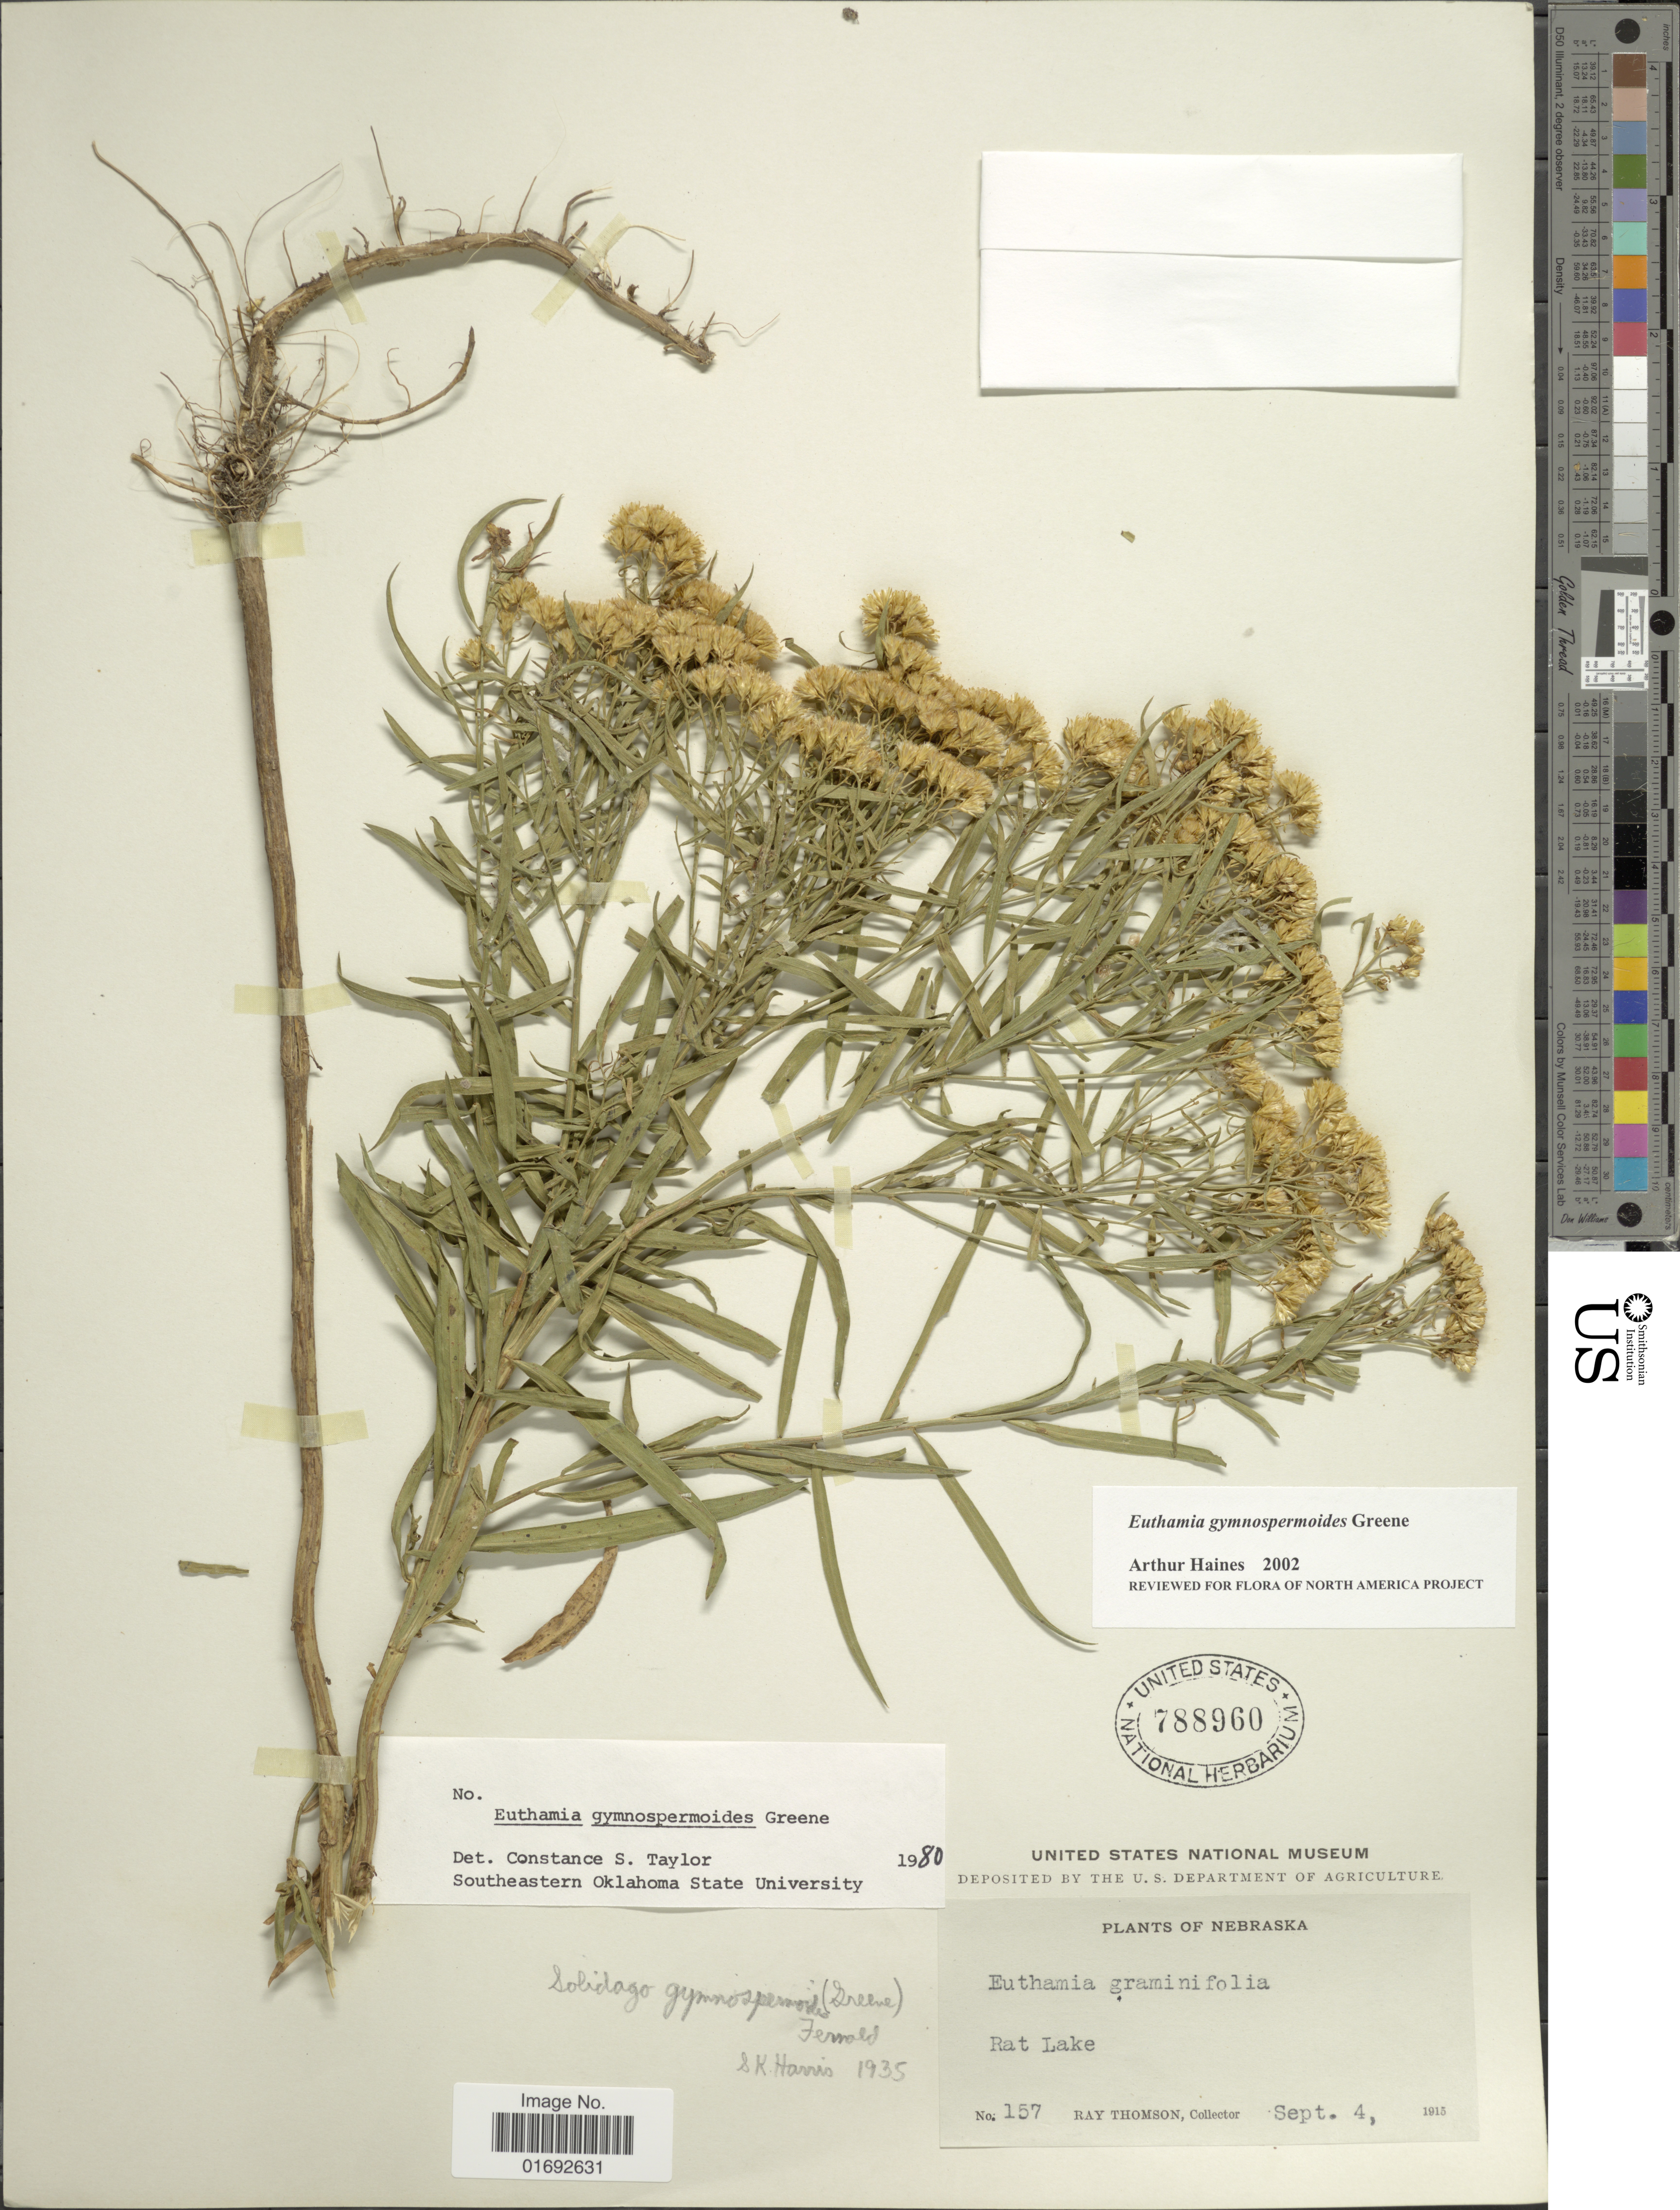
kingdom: Plantae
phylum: Tracheophyta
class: Magnoliopsida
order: Asterales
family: Asteraceae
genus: Euthamia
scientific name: Euthamia graminifolia var. major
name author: (Michx.) Moldenke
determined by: Urbatsch, Lowell E., Curator (LSU), Louisiana State University (UNITED STATES)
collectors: R. Thomson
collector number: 157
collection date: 1915-09-04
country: United States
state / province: Nebraska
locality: Rat Lake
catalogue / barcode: US 788960